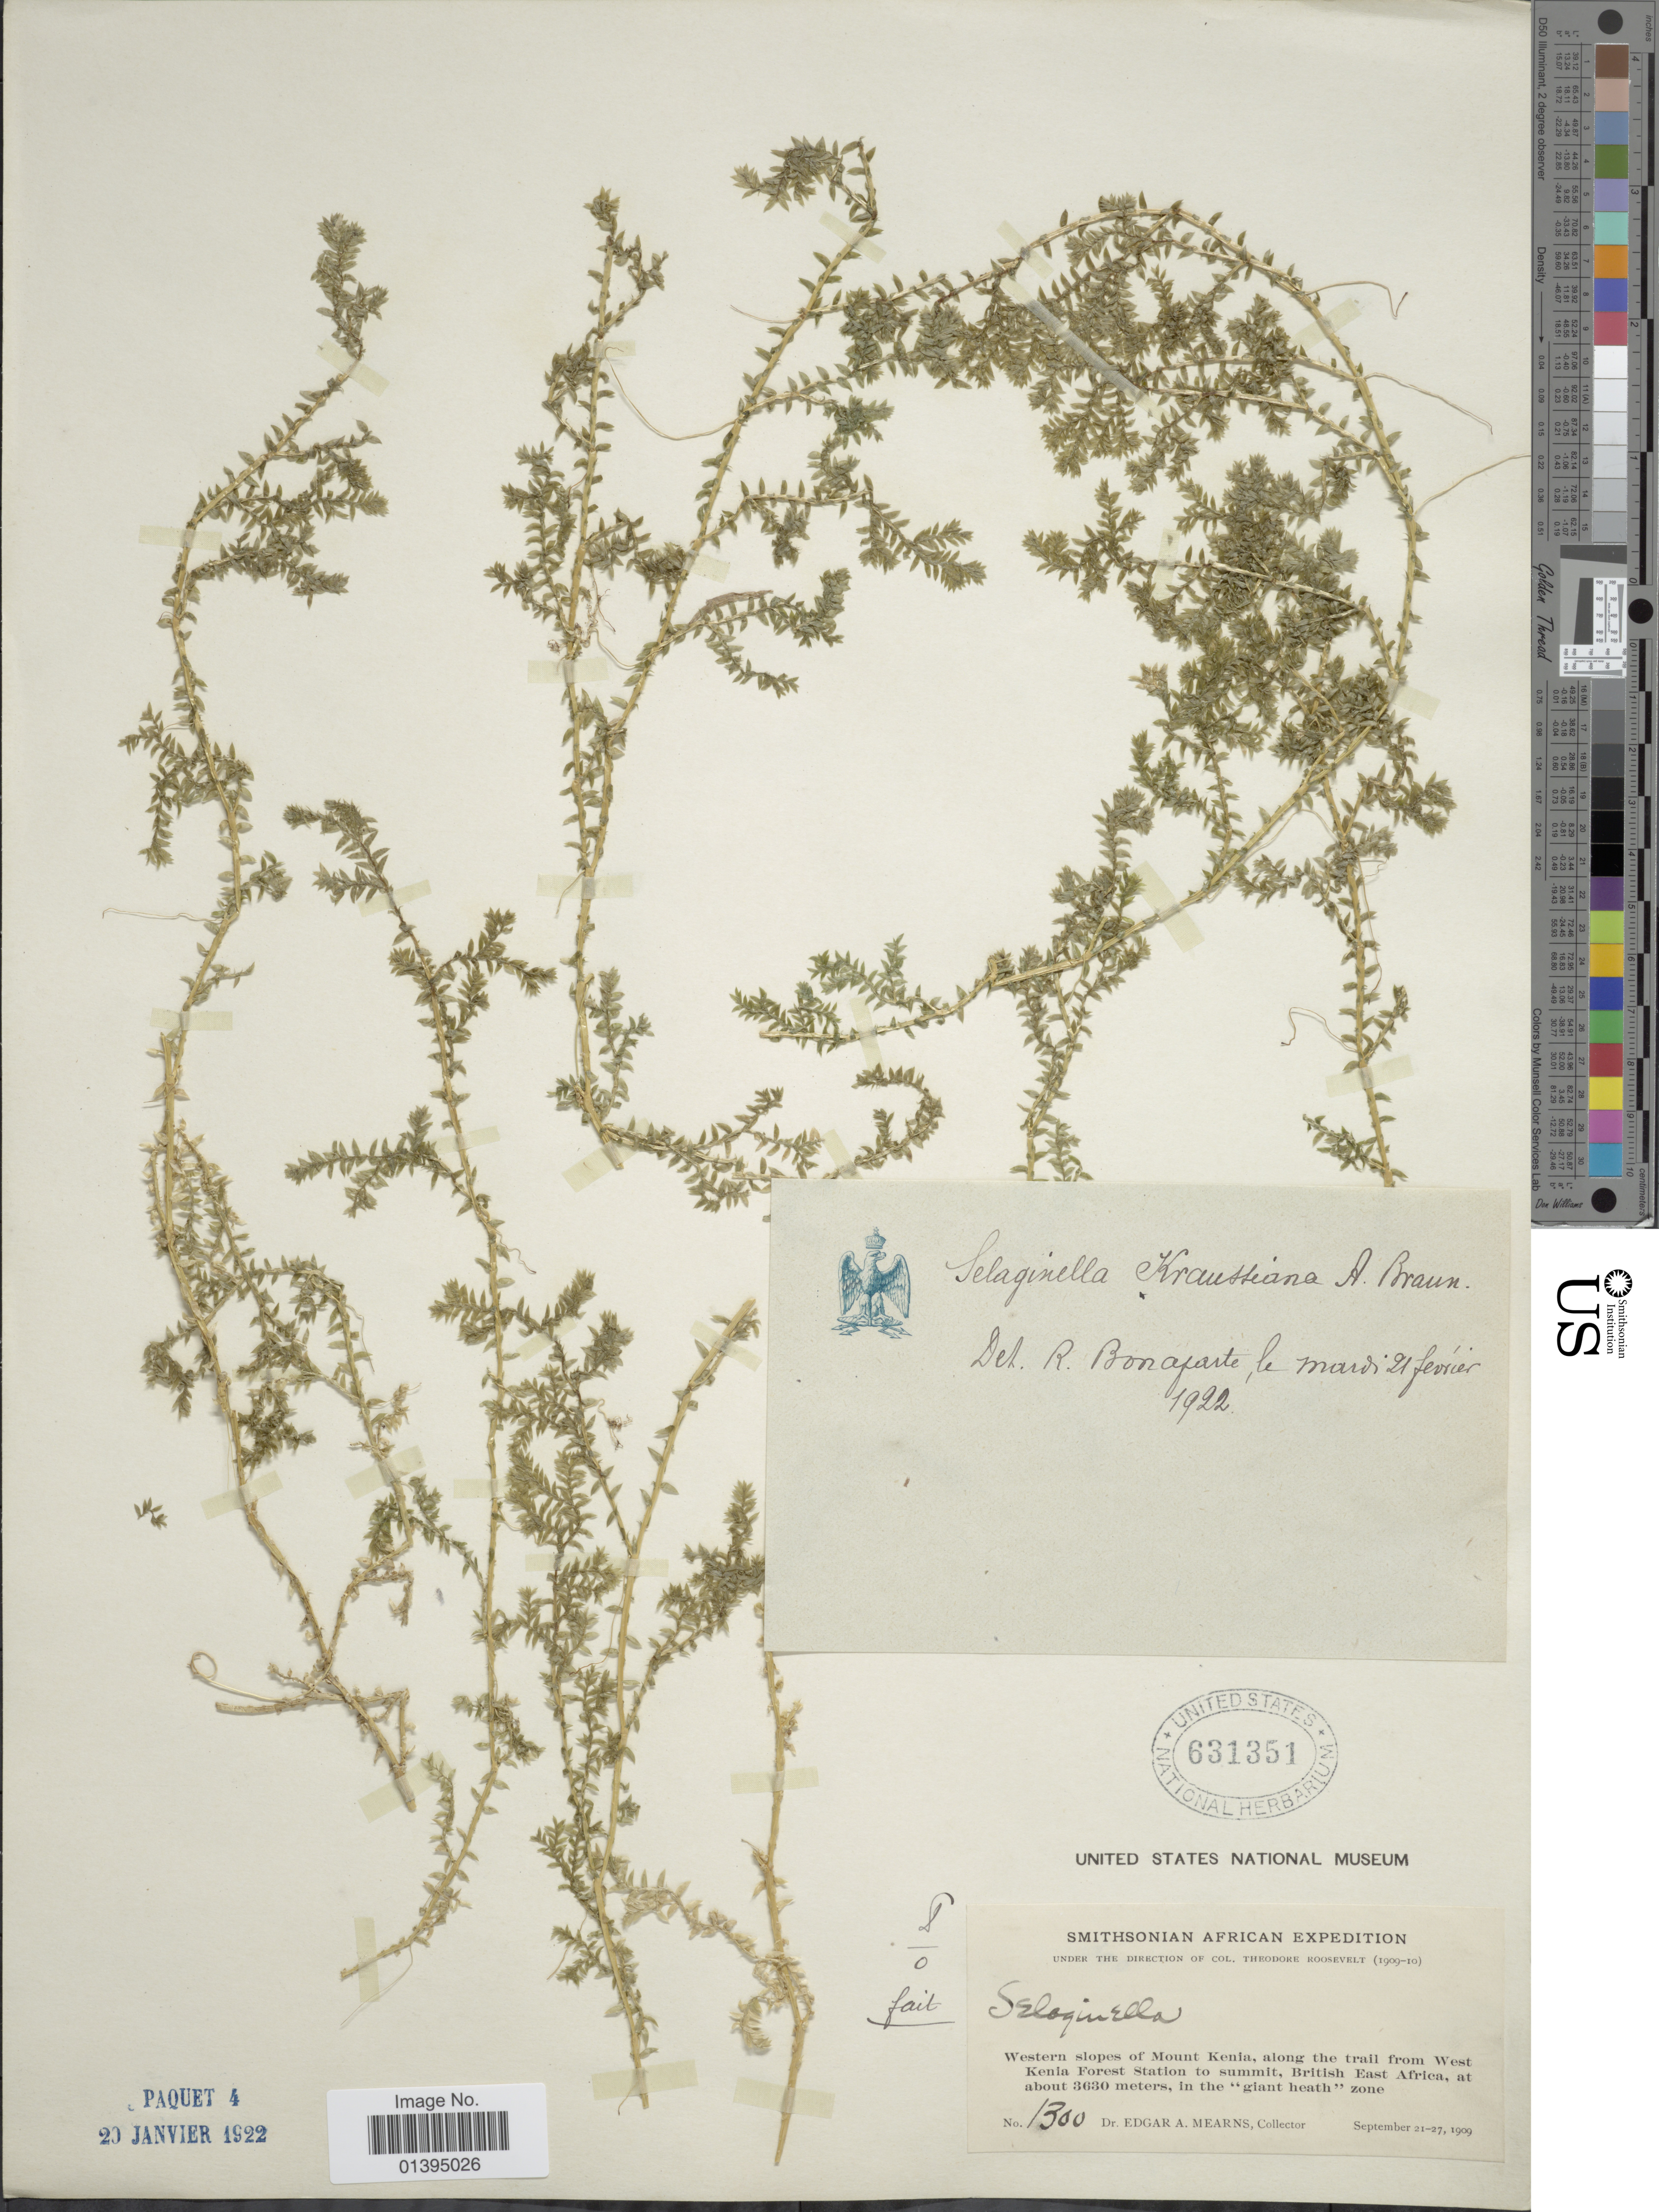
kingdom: Plantae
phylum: Tracheophyta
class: Lycopodiopsida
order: Selaginellales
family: Selaginellaceae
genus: Selaginella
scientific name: Selaginella kraussiana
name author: (Kunze) A. Braun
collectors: E. A. Mearns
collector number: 1300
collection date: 1909-09-21/1909-09-27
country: Kenya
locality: Western slopes of Mount Kenia, along the trail from West Kenia Forest Station to summit, British East Africa , in the "giant heath" zone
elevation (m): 3630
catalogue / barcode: US 631351